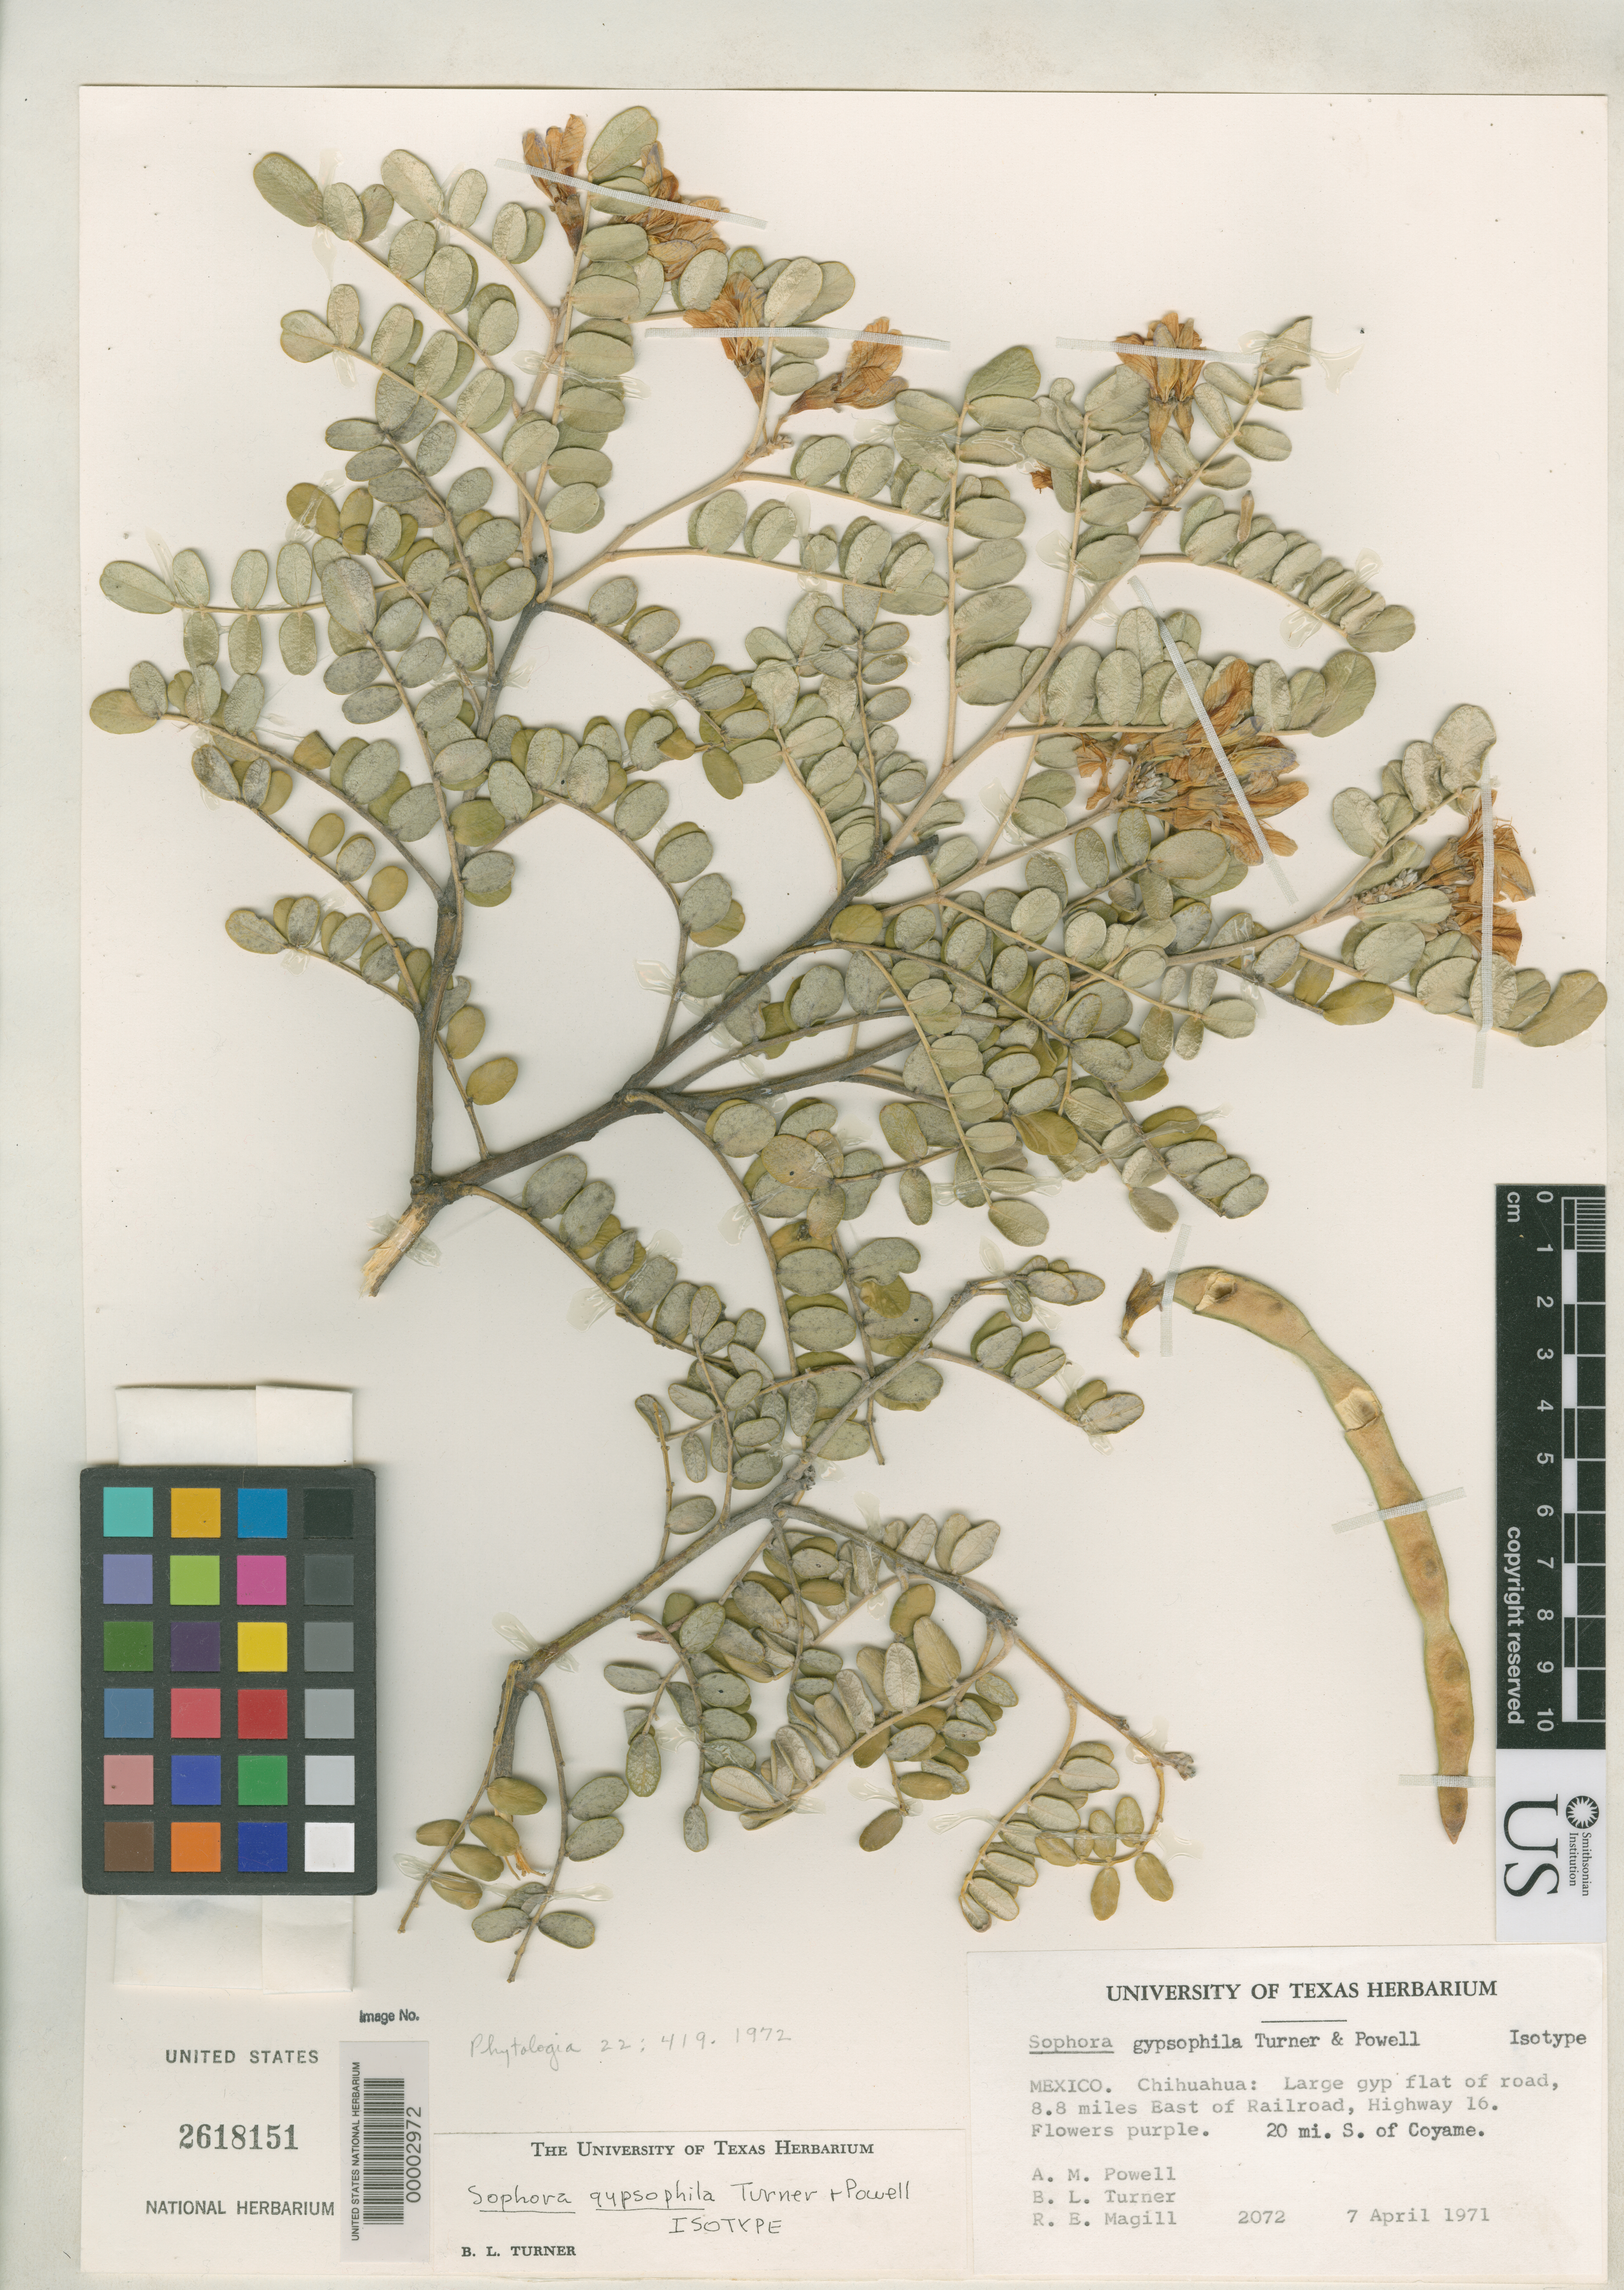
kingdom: Plantae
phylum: Tracheophyta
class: Magnoliopsida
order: Fabales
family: Fabaceae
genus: Sophora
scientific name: Sophora gypsophila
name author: B.L. Turner & A.M. Powell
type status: Isotype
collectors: A. M. Powell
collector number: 2072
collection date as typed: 07 Apr 1971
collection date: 1971-04-07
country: Mexico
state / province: Chihuahua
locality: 20 miles S of Coyame, 8.8. miles E of railroad.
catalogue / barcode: US 2618151